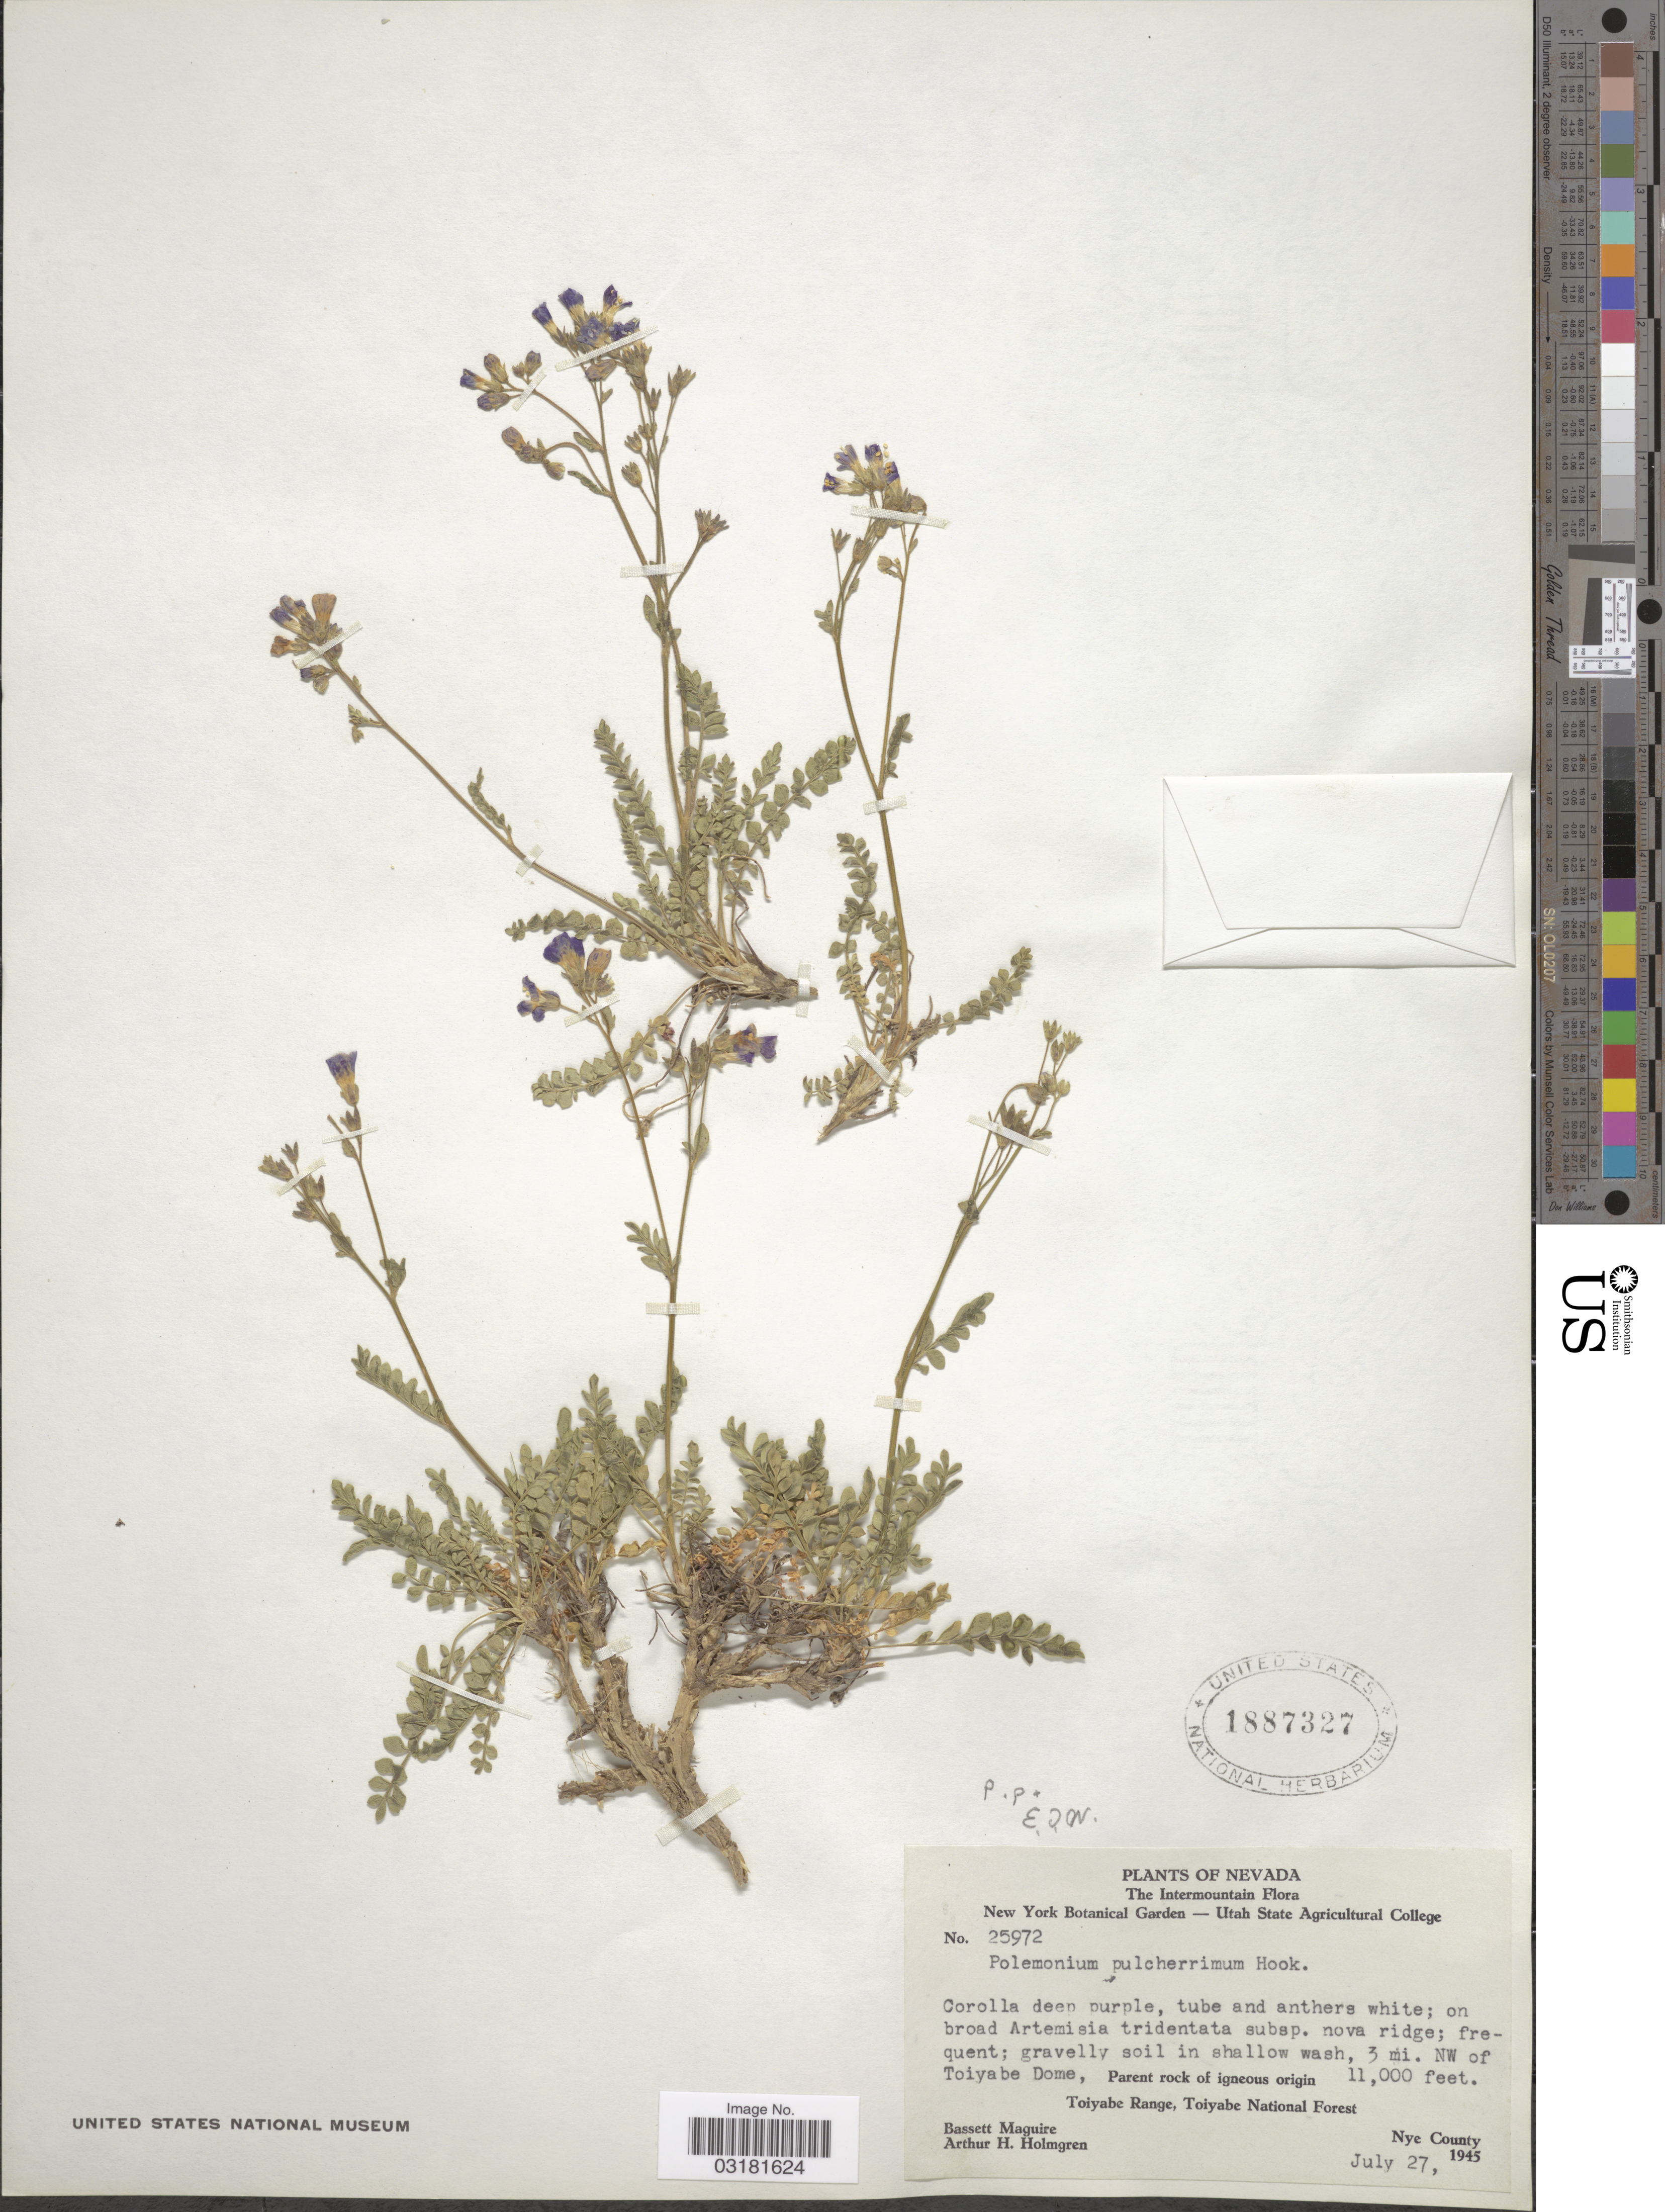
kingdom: Plantae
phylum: Tracheophyta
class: Magnoliopsida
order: Ericales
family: Polemoniaceae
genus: Polemonium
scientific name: Polemonium pulcherrimum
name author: Hook.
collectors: B. Maguire & A. H. Holmgren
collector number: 25972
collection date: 1945-07-27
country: United States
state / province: Nevada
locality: The Intermountain, gravelly soil in shallow wash, 3 mi. NW of Toiyabe Dome, Toiyabe Range, Toiyabe National Forest, Nye County.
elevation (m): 3353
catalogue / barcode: US 1887327